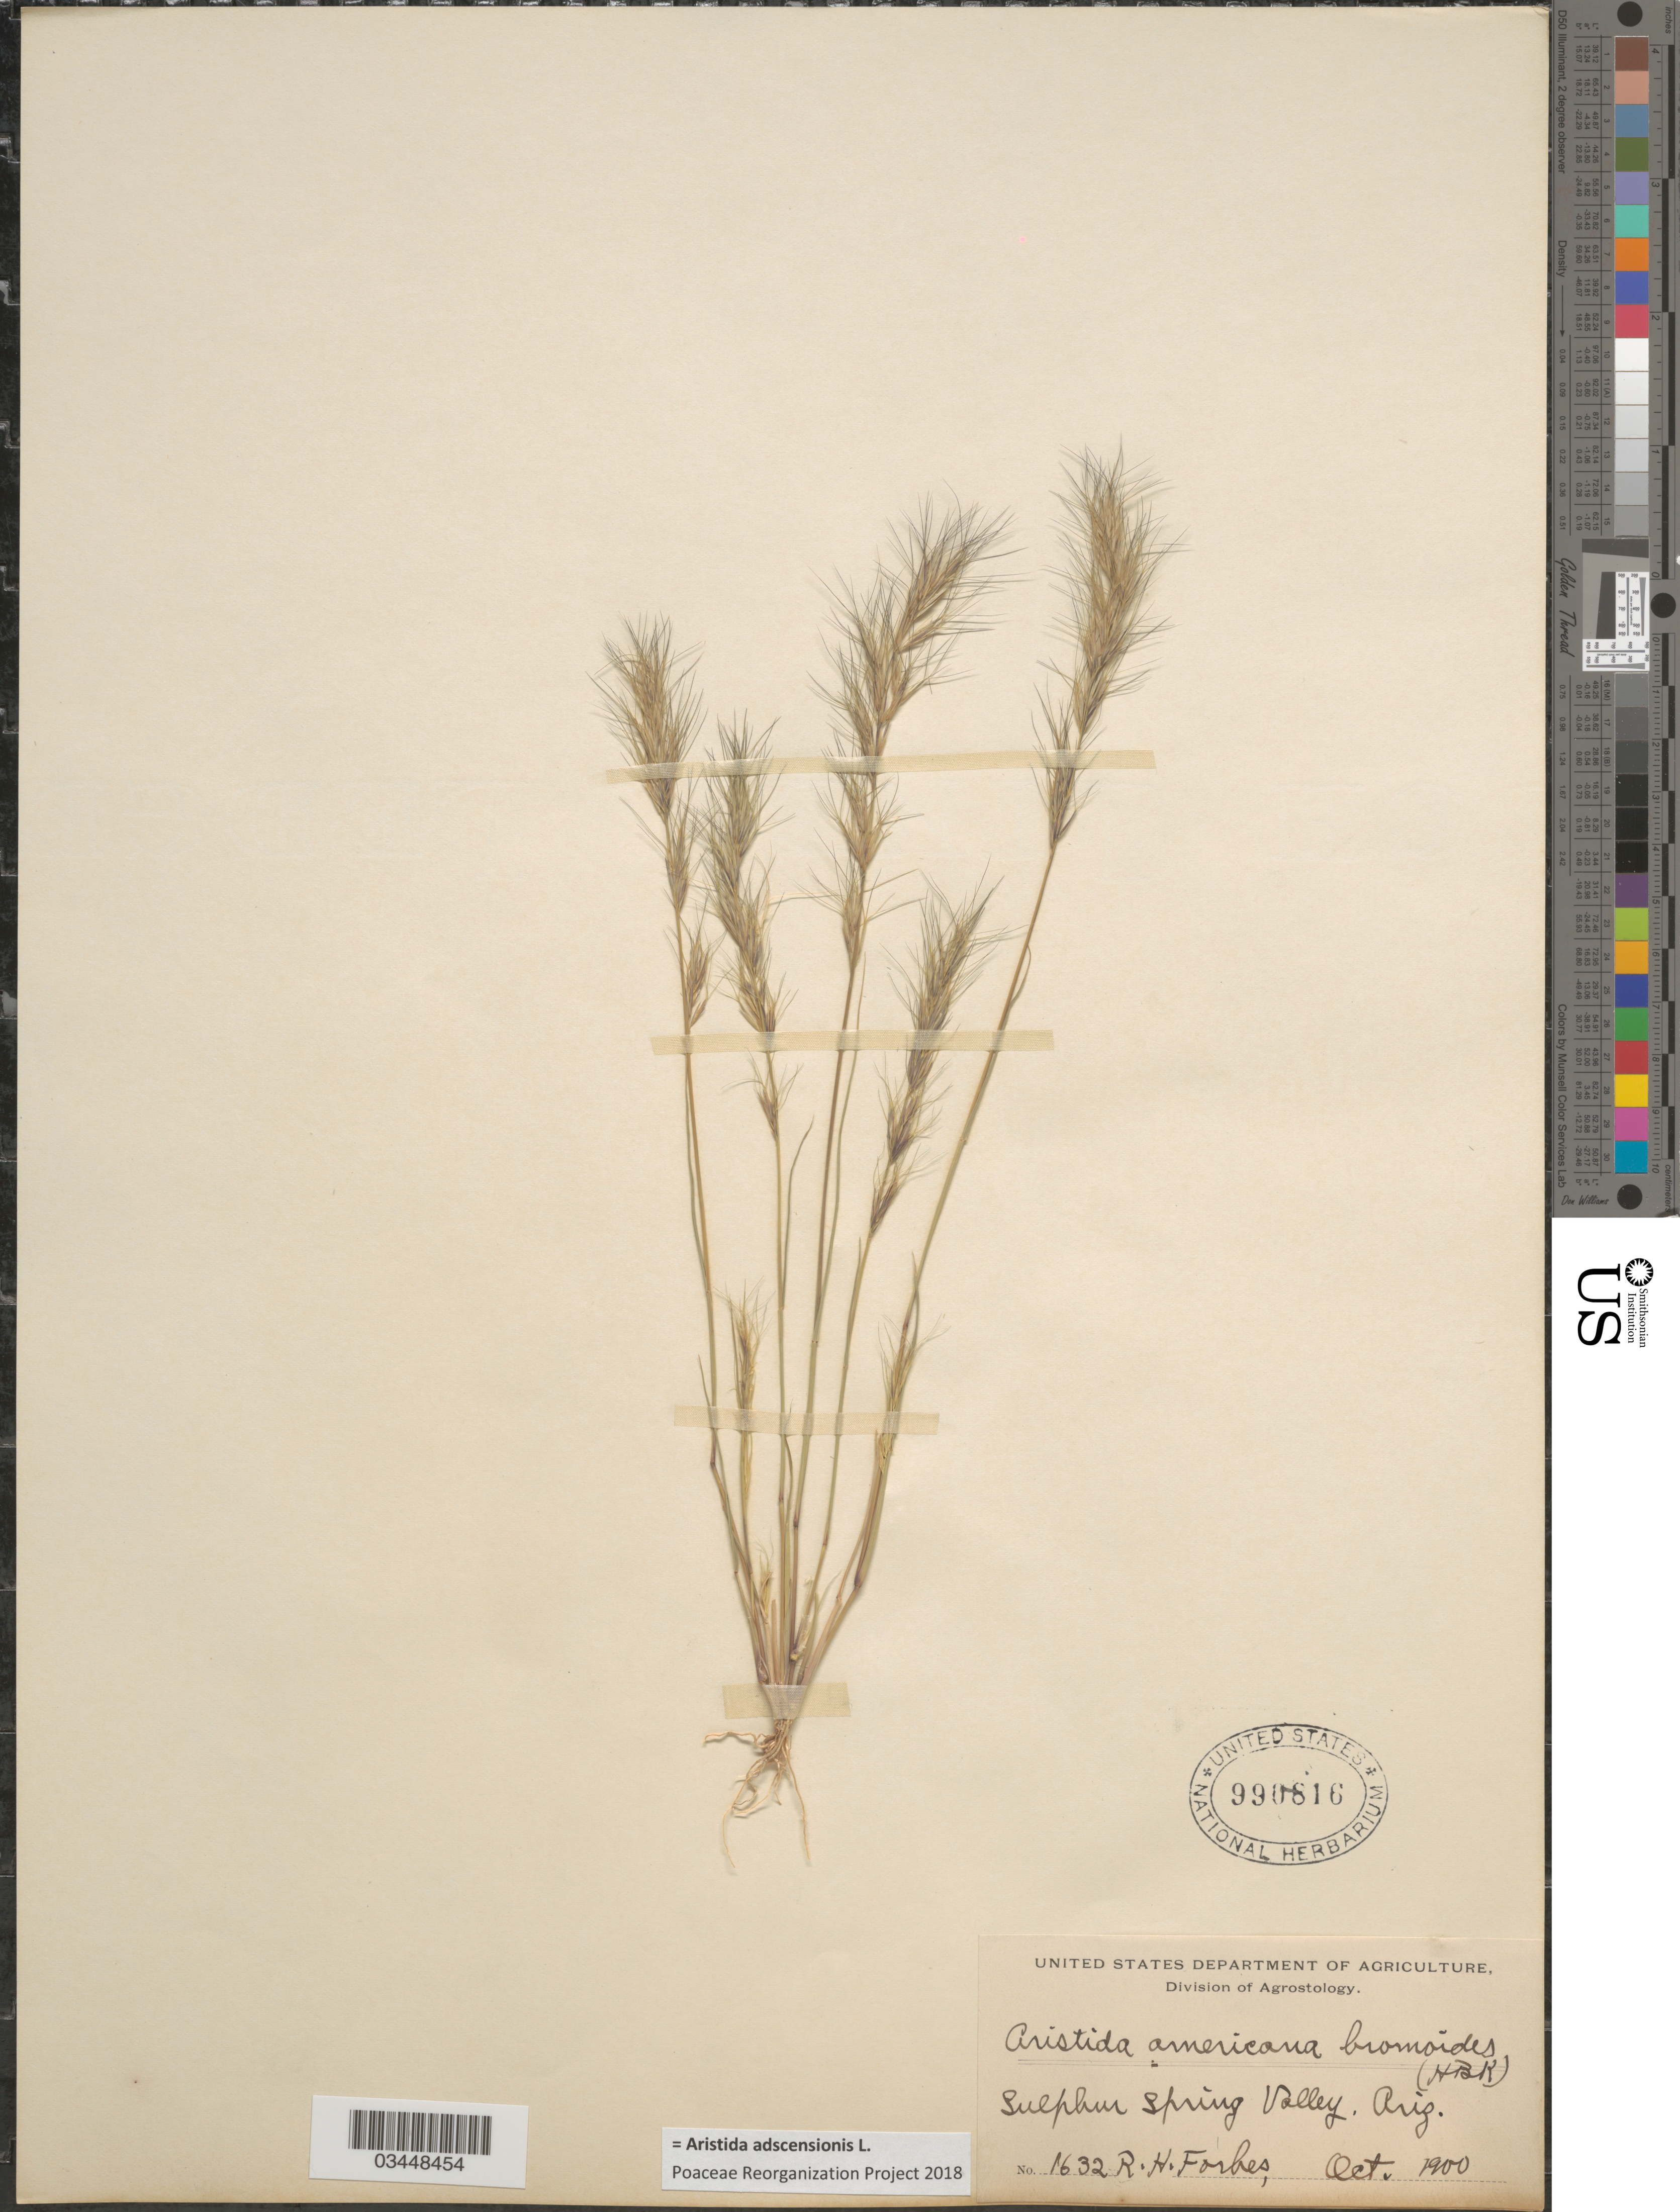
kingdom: Plantae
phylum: Tracheophyta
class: Liliopsida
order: Poales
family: Poaceae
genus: Aristida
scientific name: Aristida adscensionis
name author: L.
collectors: R. Forbes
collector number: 1632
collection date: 1900-10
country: United States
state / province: Arizona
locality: Sulphur Spring Valley.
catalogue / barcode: US 990816